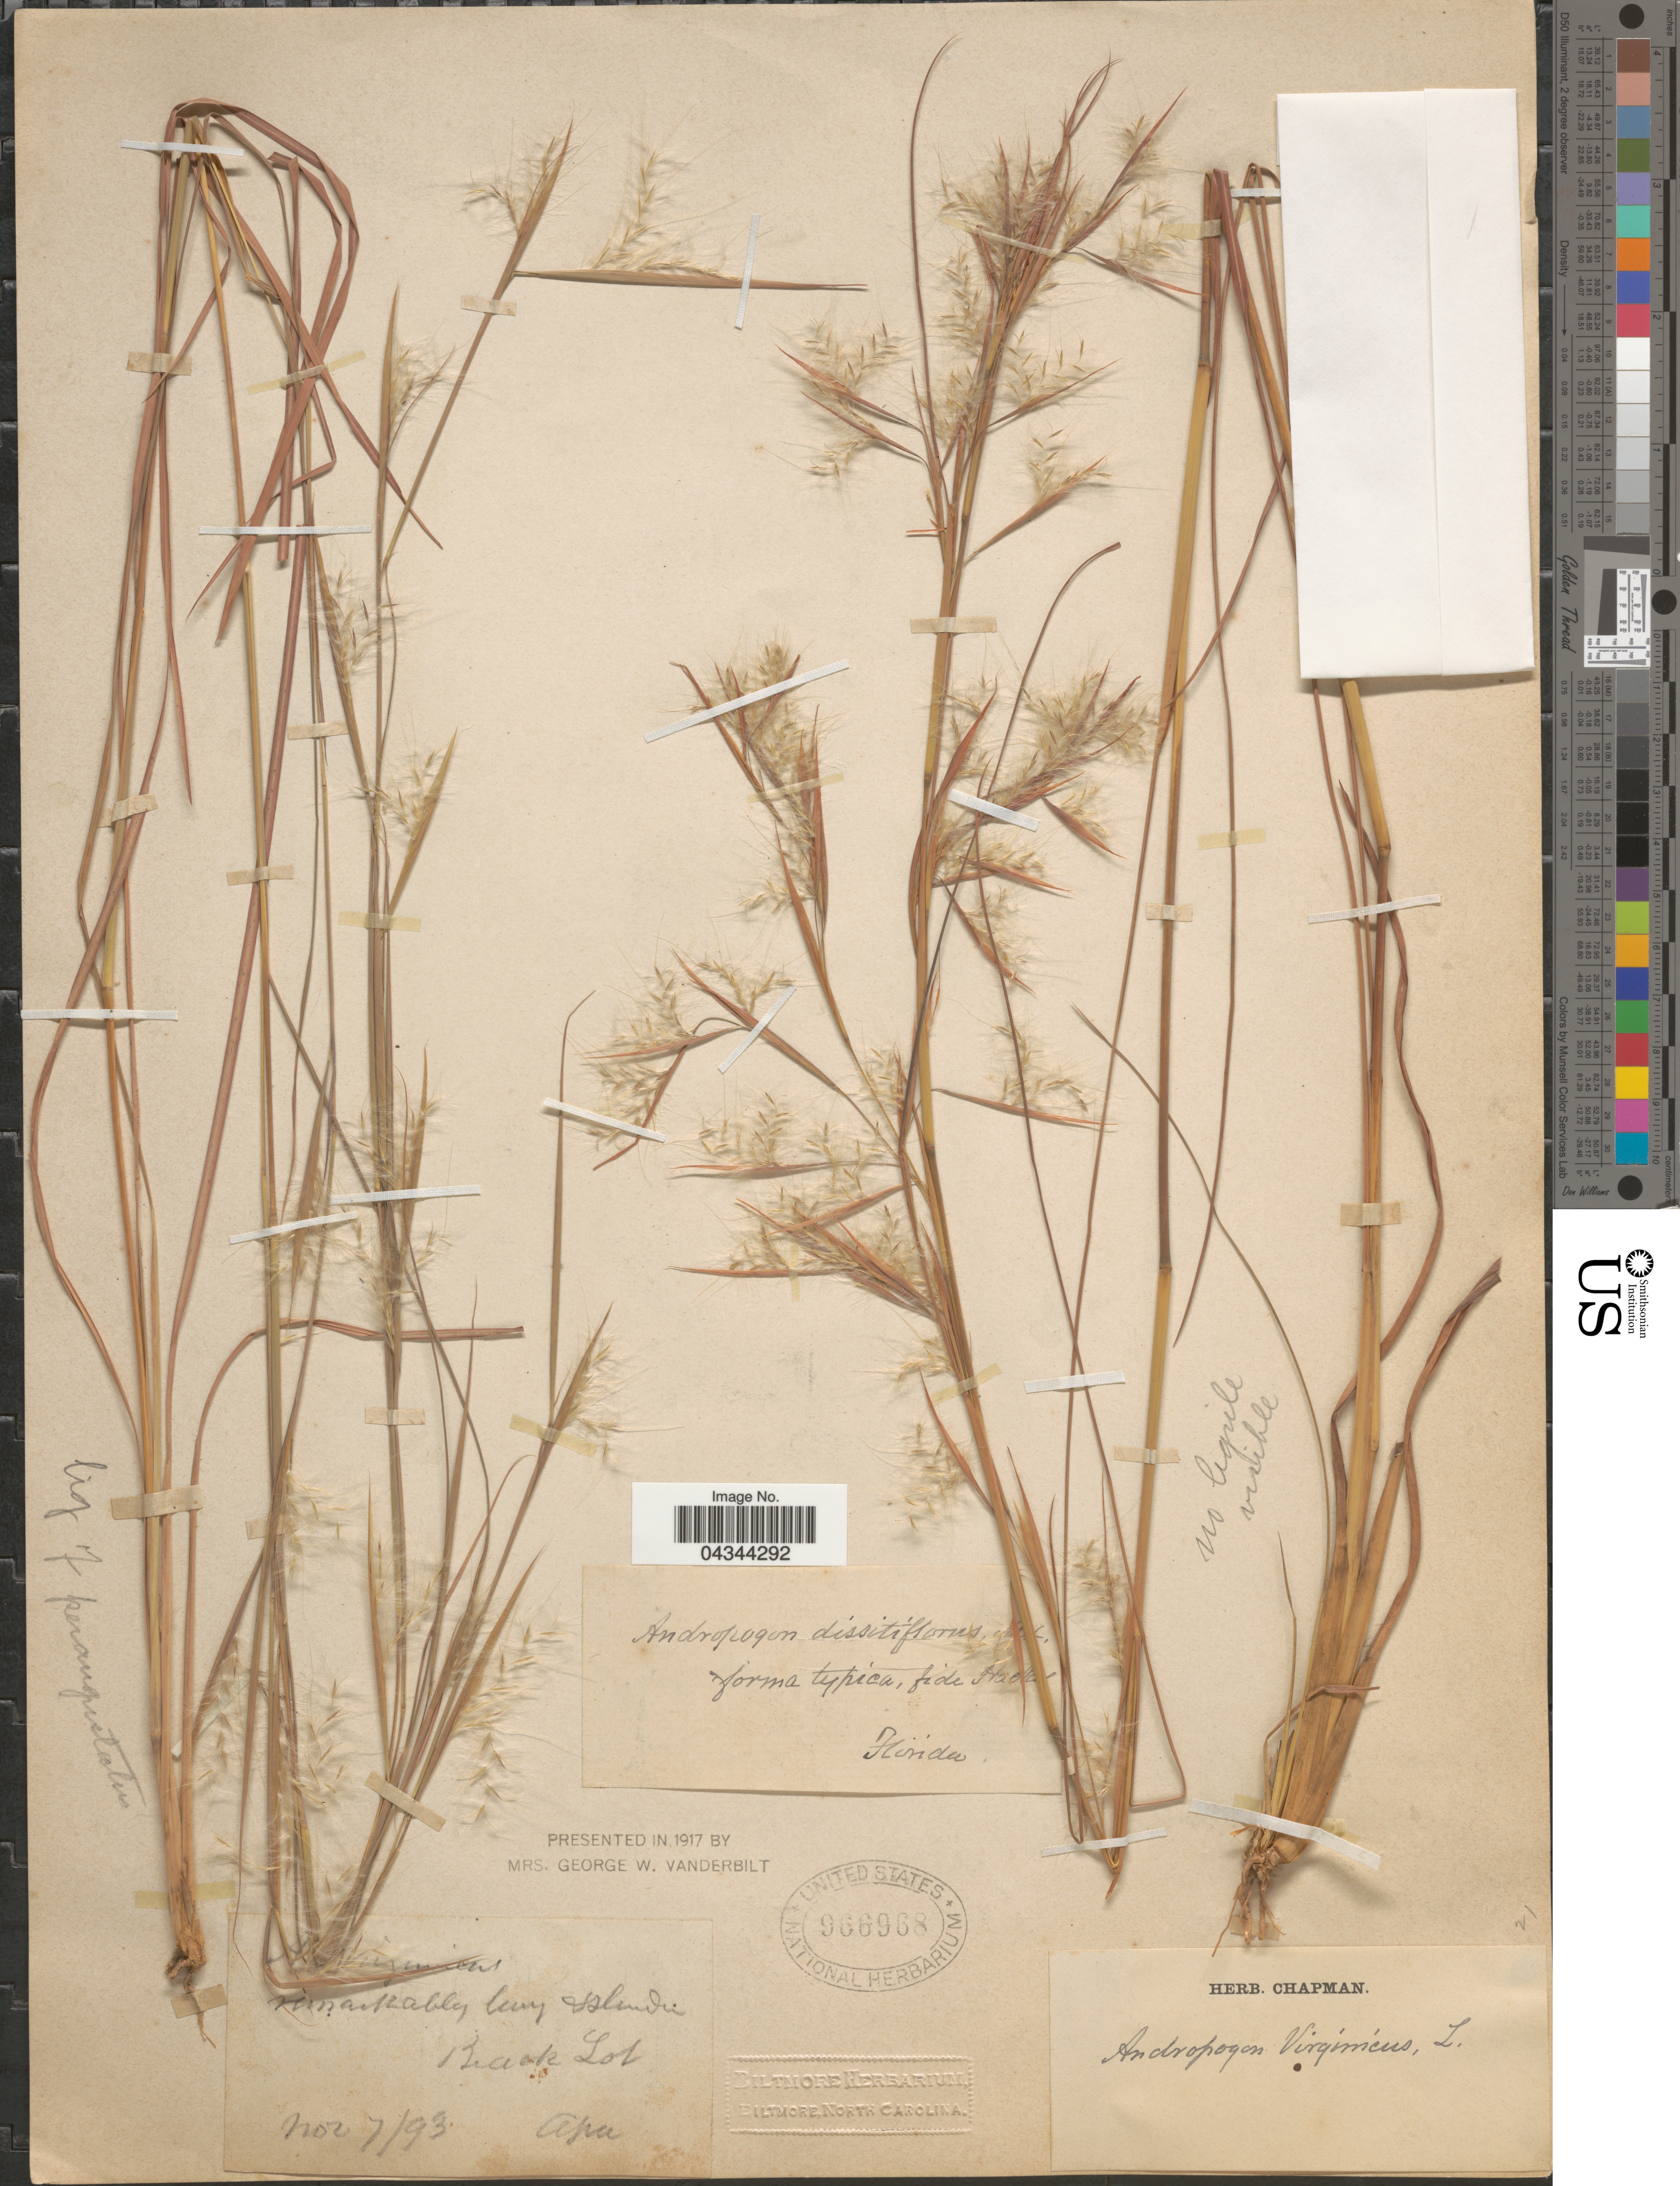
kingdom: Plantae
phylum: Tracheophyta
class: Liliopsida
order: Poales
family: Poaceae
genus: Andropogon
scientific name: Andropogon virginicus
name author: L.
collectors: -. Apa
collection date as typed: Transcribed d/m/y: 7/11/93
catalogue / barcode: US 966968